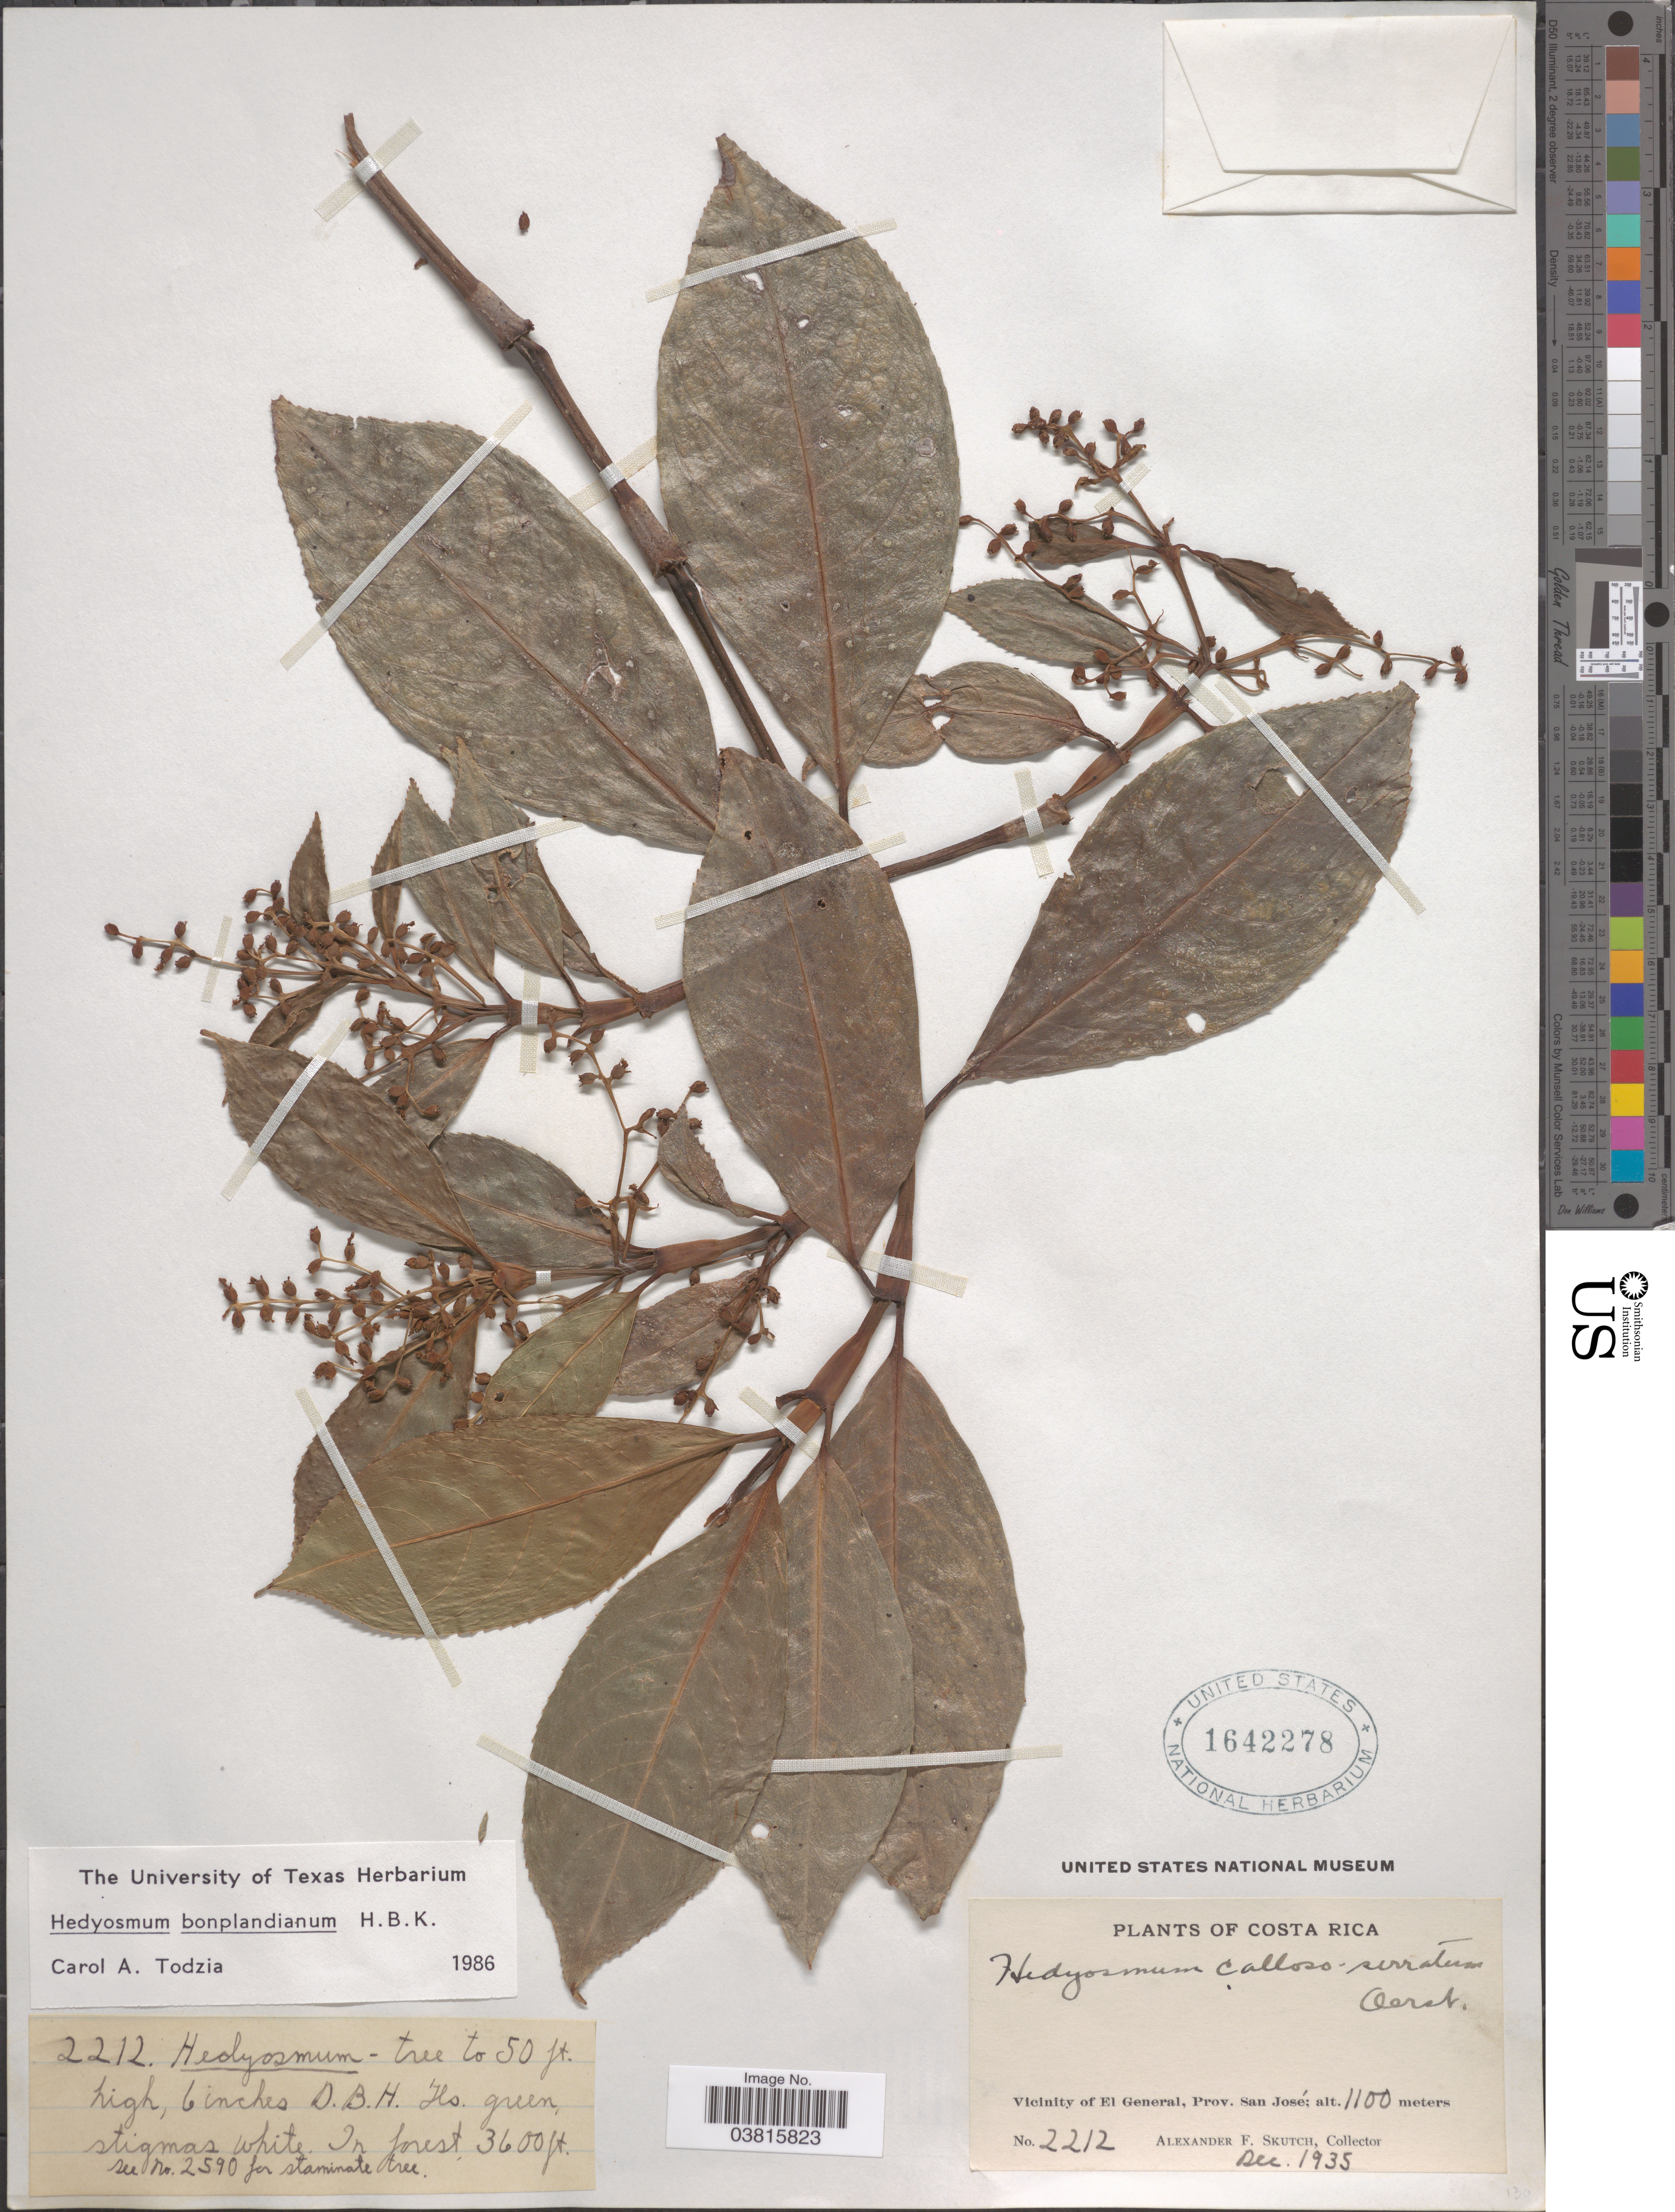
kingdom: Plantae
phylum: Tracheophyta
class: Magnoliopsida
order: Chloranthales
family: Chloranthaceae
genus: Hedyosmum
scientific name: Hedyosmum callososerratum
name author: Oerst.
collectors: A. F. Skutch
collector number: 2212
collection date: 1935-12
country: Costa Rica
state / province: San José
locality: Vicinity of El General.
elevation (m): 1100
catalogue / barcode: US 1642278